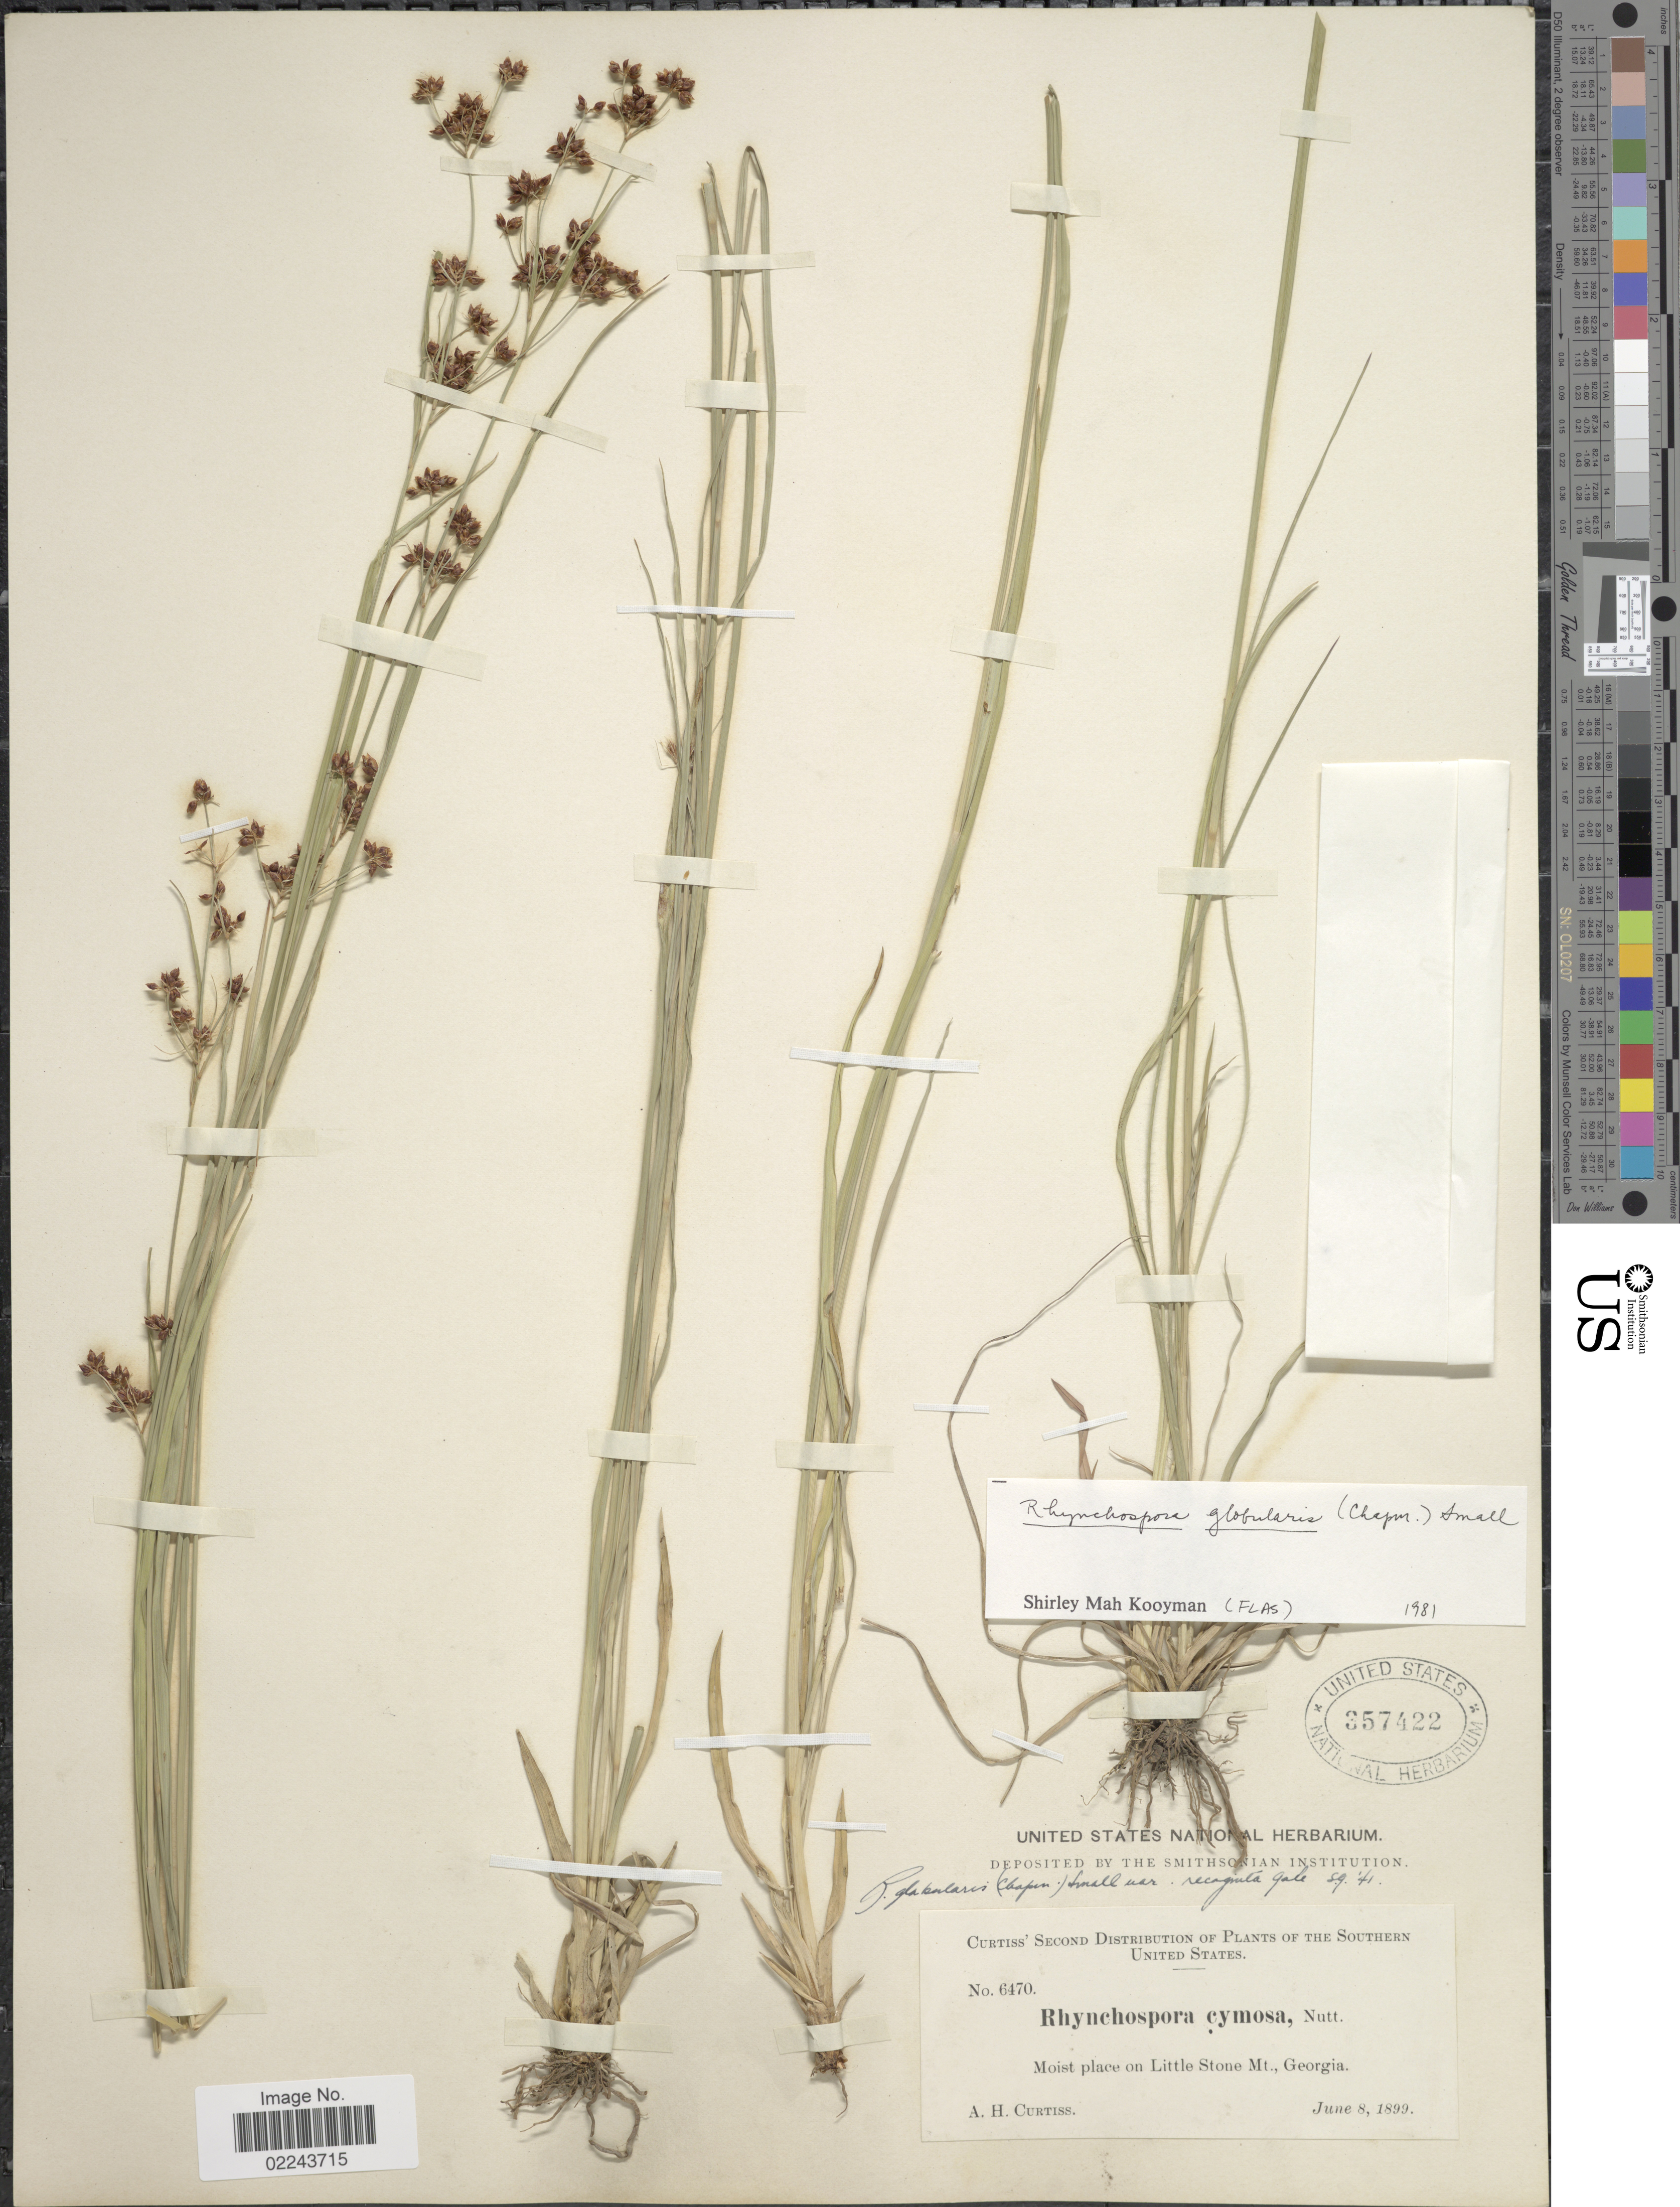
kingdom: Plantae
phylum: Tracheophyta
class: Liliopsida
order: Poales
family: Cyperaceae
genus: Rhynchospora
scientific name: Rhynchospora globularis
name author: (Chapm.) Small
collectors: A. H. Curtiss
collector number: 6470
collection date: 1899-06-08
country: United States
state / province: Georgia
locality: Southern United States, Little Stone Mt.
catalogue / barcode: US 357422